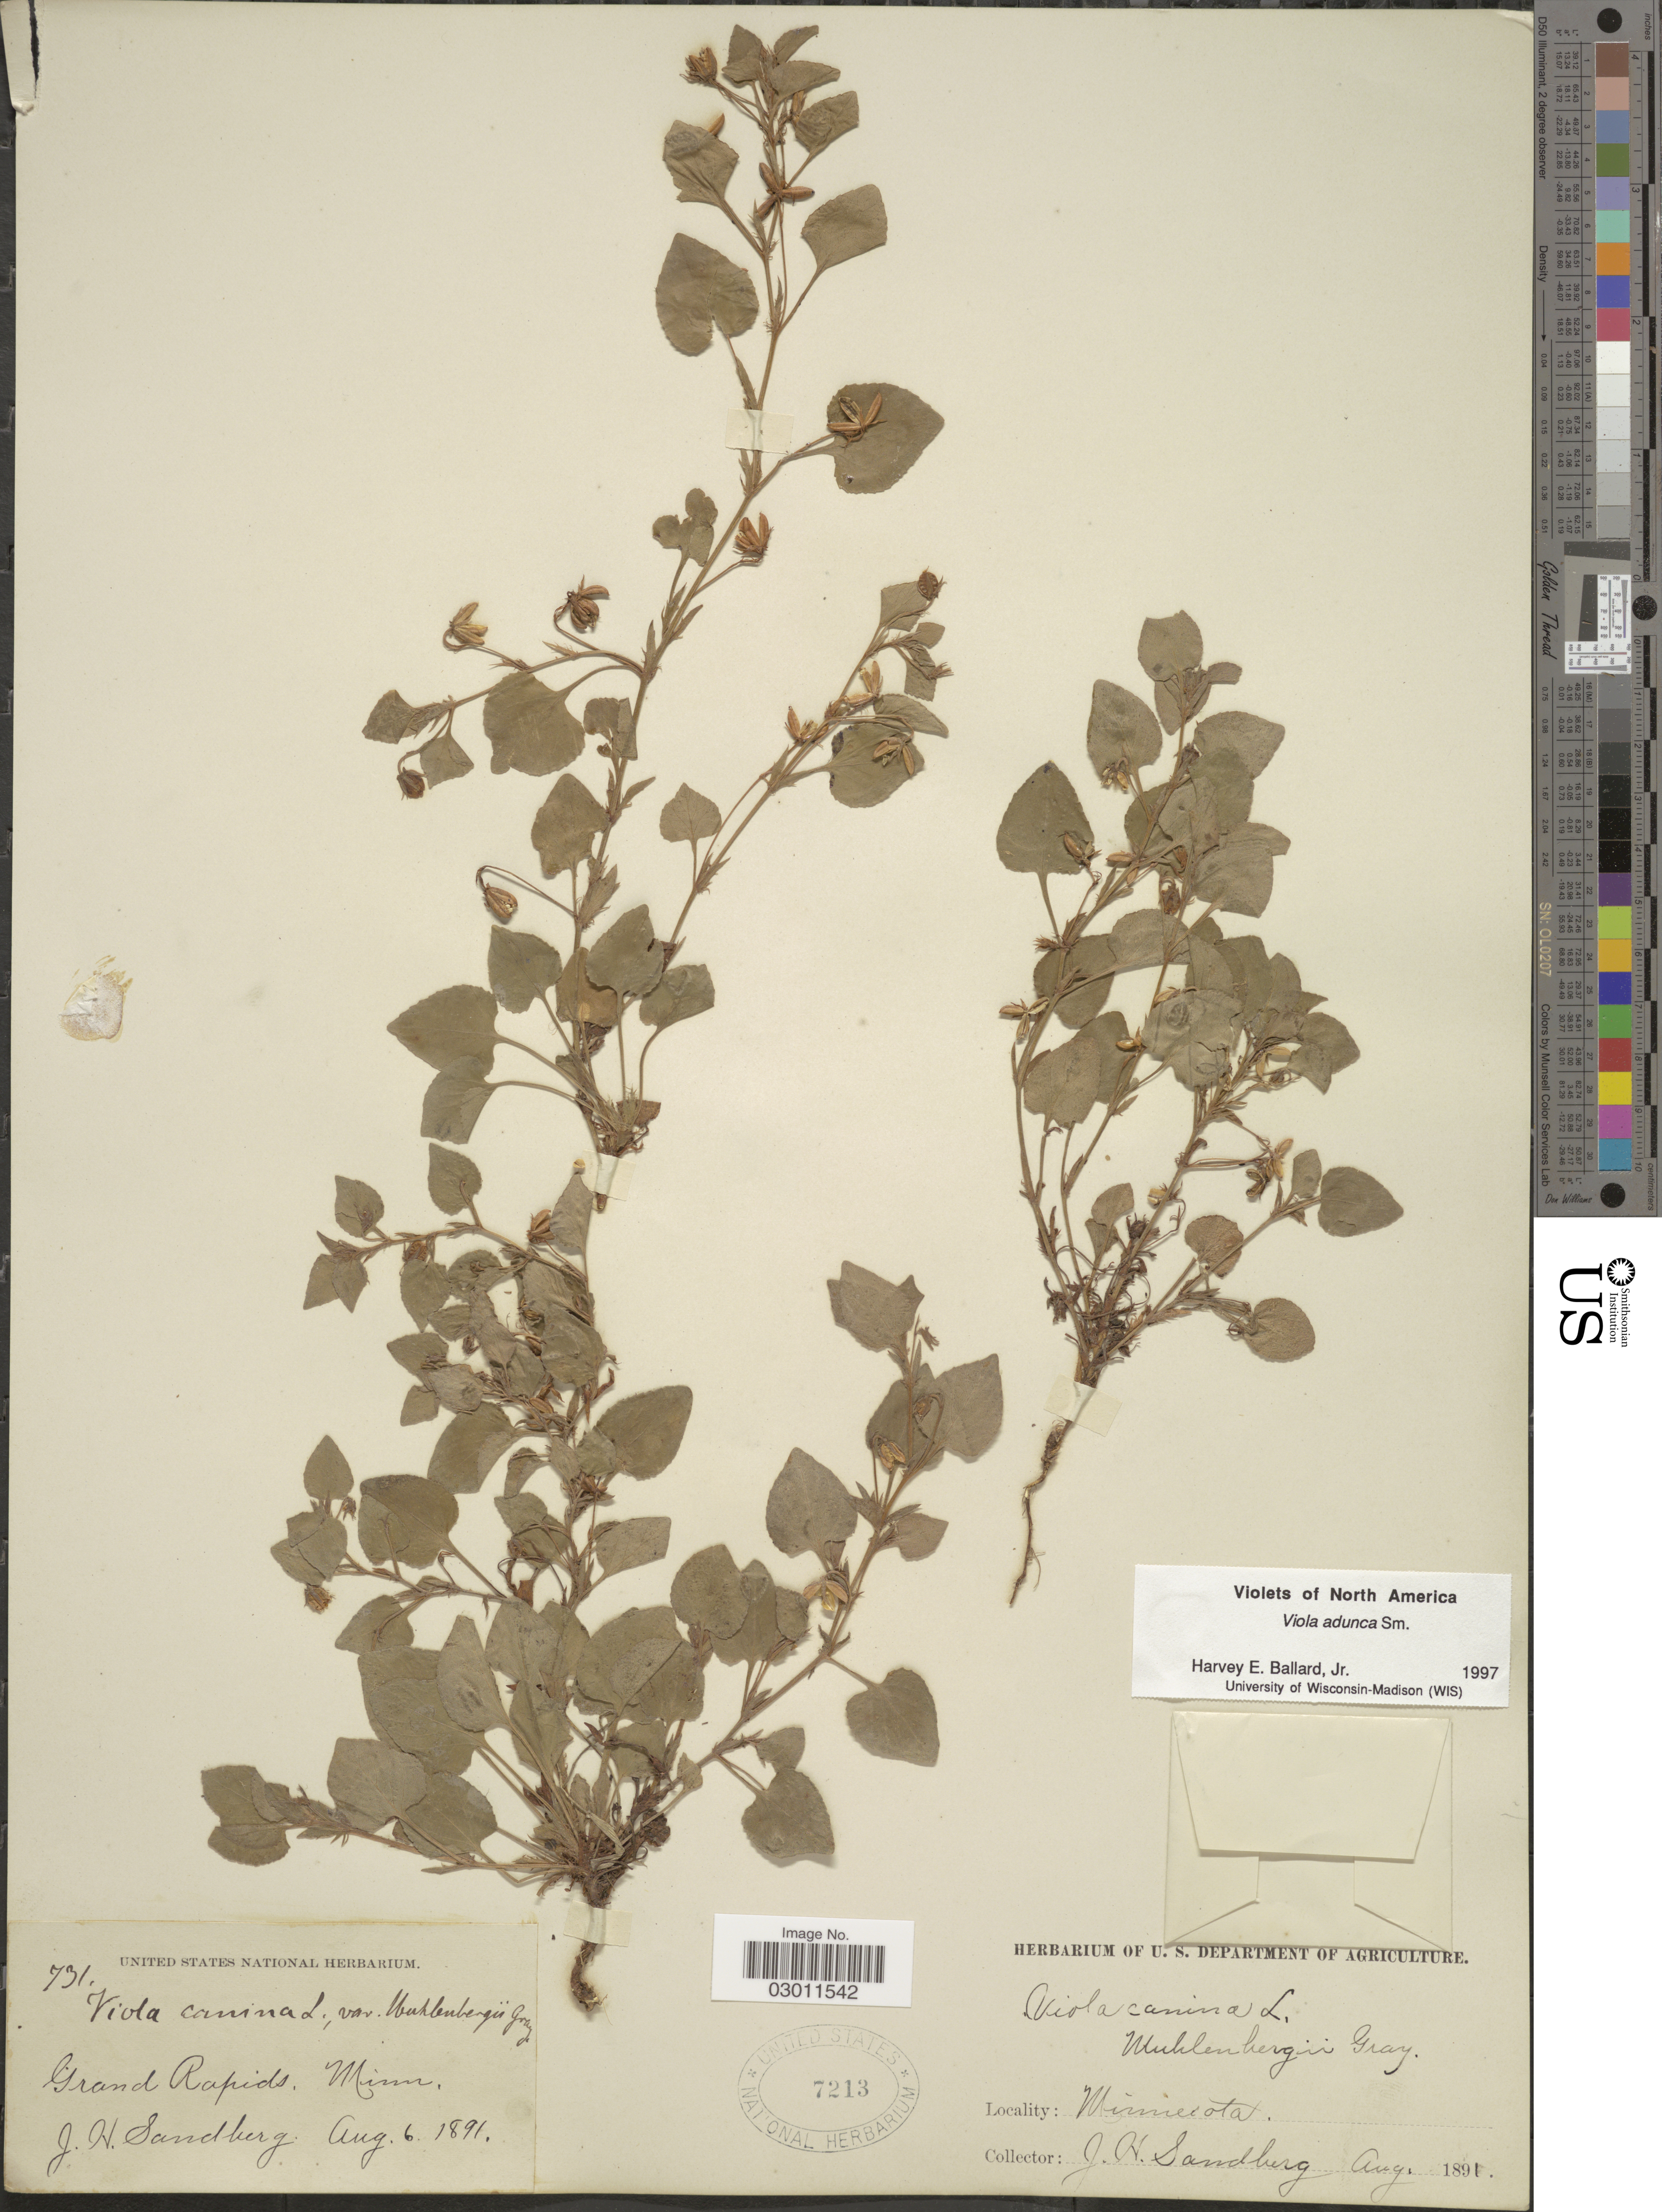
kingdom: Plantae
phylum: Tracheophyta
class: Magnoliopsida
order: Malpighiales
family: Violaceae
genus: Viola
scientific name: Viola adunca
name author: Sm.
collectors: J. H. Sandberg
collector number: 731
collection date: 1891-08-06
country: United States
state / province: Minnesota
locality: Grand Rapids.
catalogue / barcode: US 7213